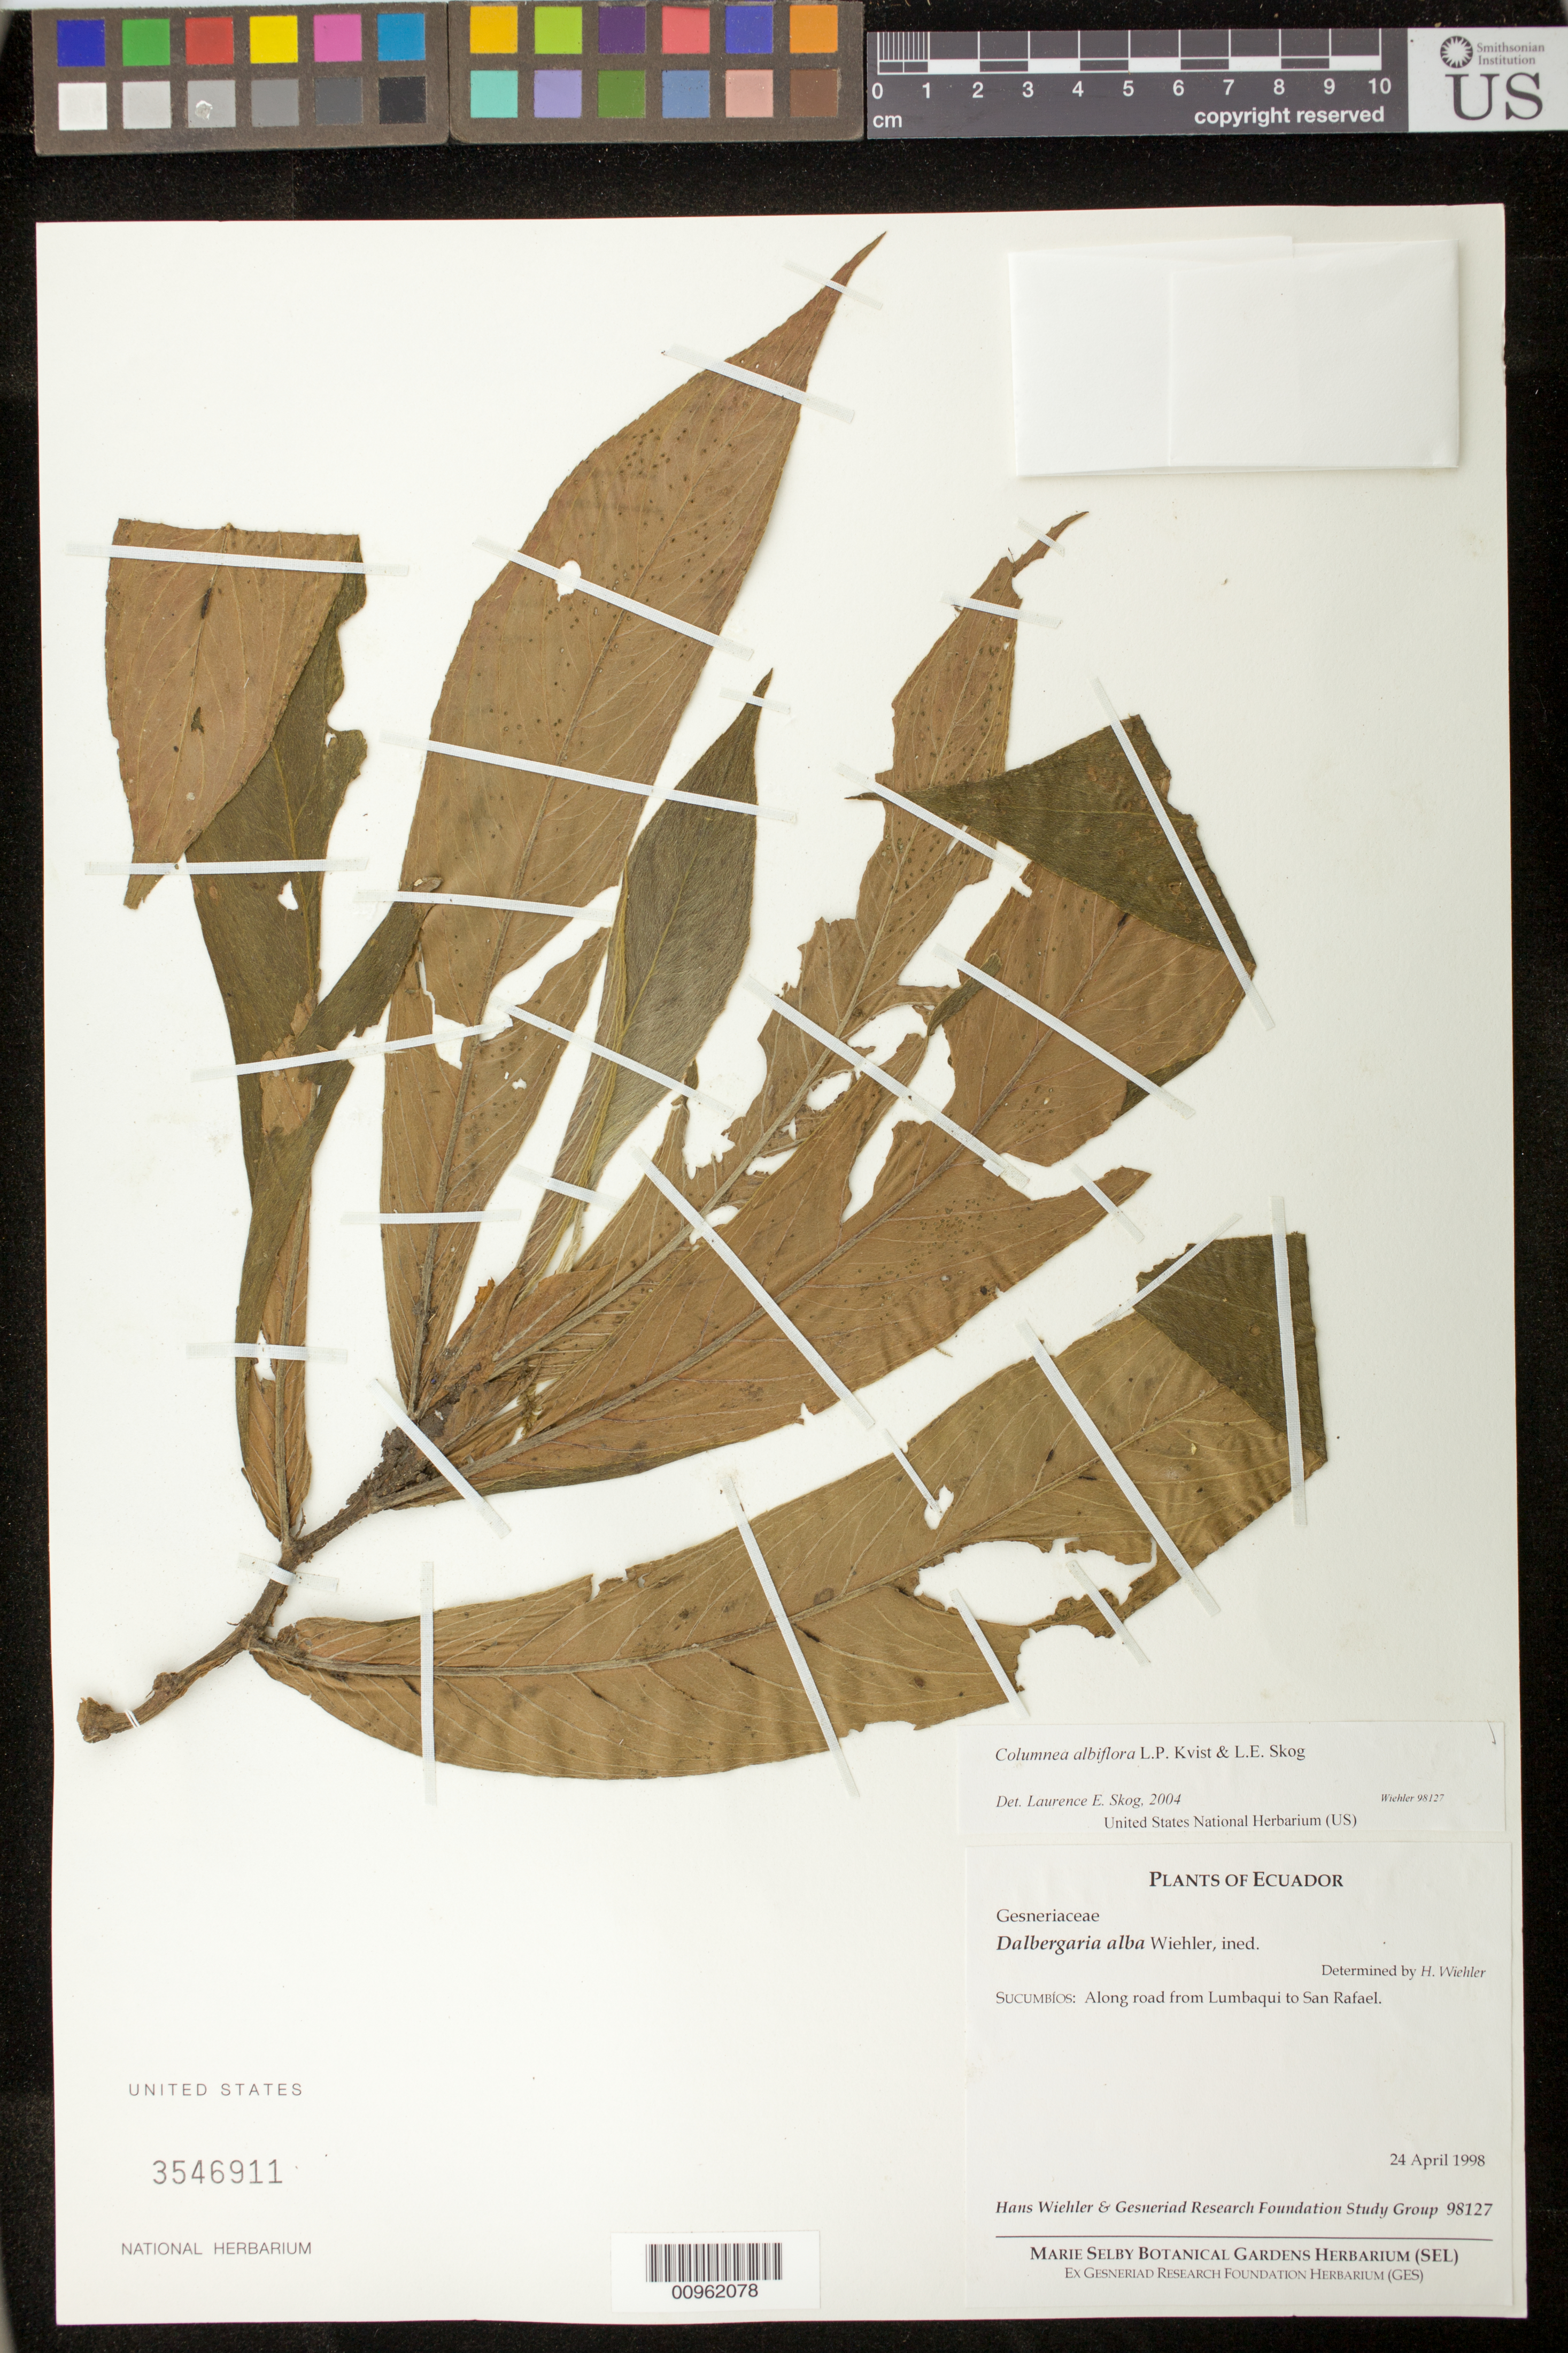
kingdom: Plantae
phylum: Tracheophyta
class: Magnoliopsida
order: Lamiales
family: Gesneriaceae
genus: Columnea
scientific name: Columnea albiflora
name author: L.P. Kvist & L.E. Skog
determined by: Skog, Laurence E.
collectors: H. J. Wiehler & GRF Study Group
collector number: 98127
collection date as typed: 24 Apr 1998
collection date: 1998-04-24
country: Ecuador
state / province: Sucumbíos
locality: Sucumbíos: along road from Lumbaqui to San Rafael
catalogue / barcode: US 3546911